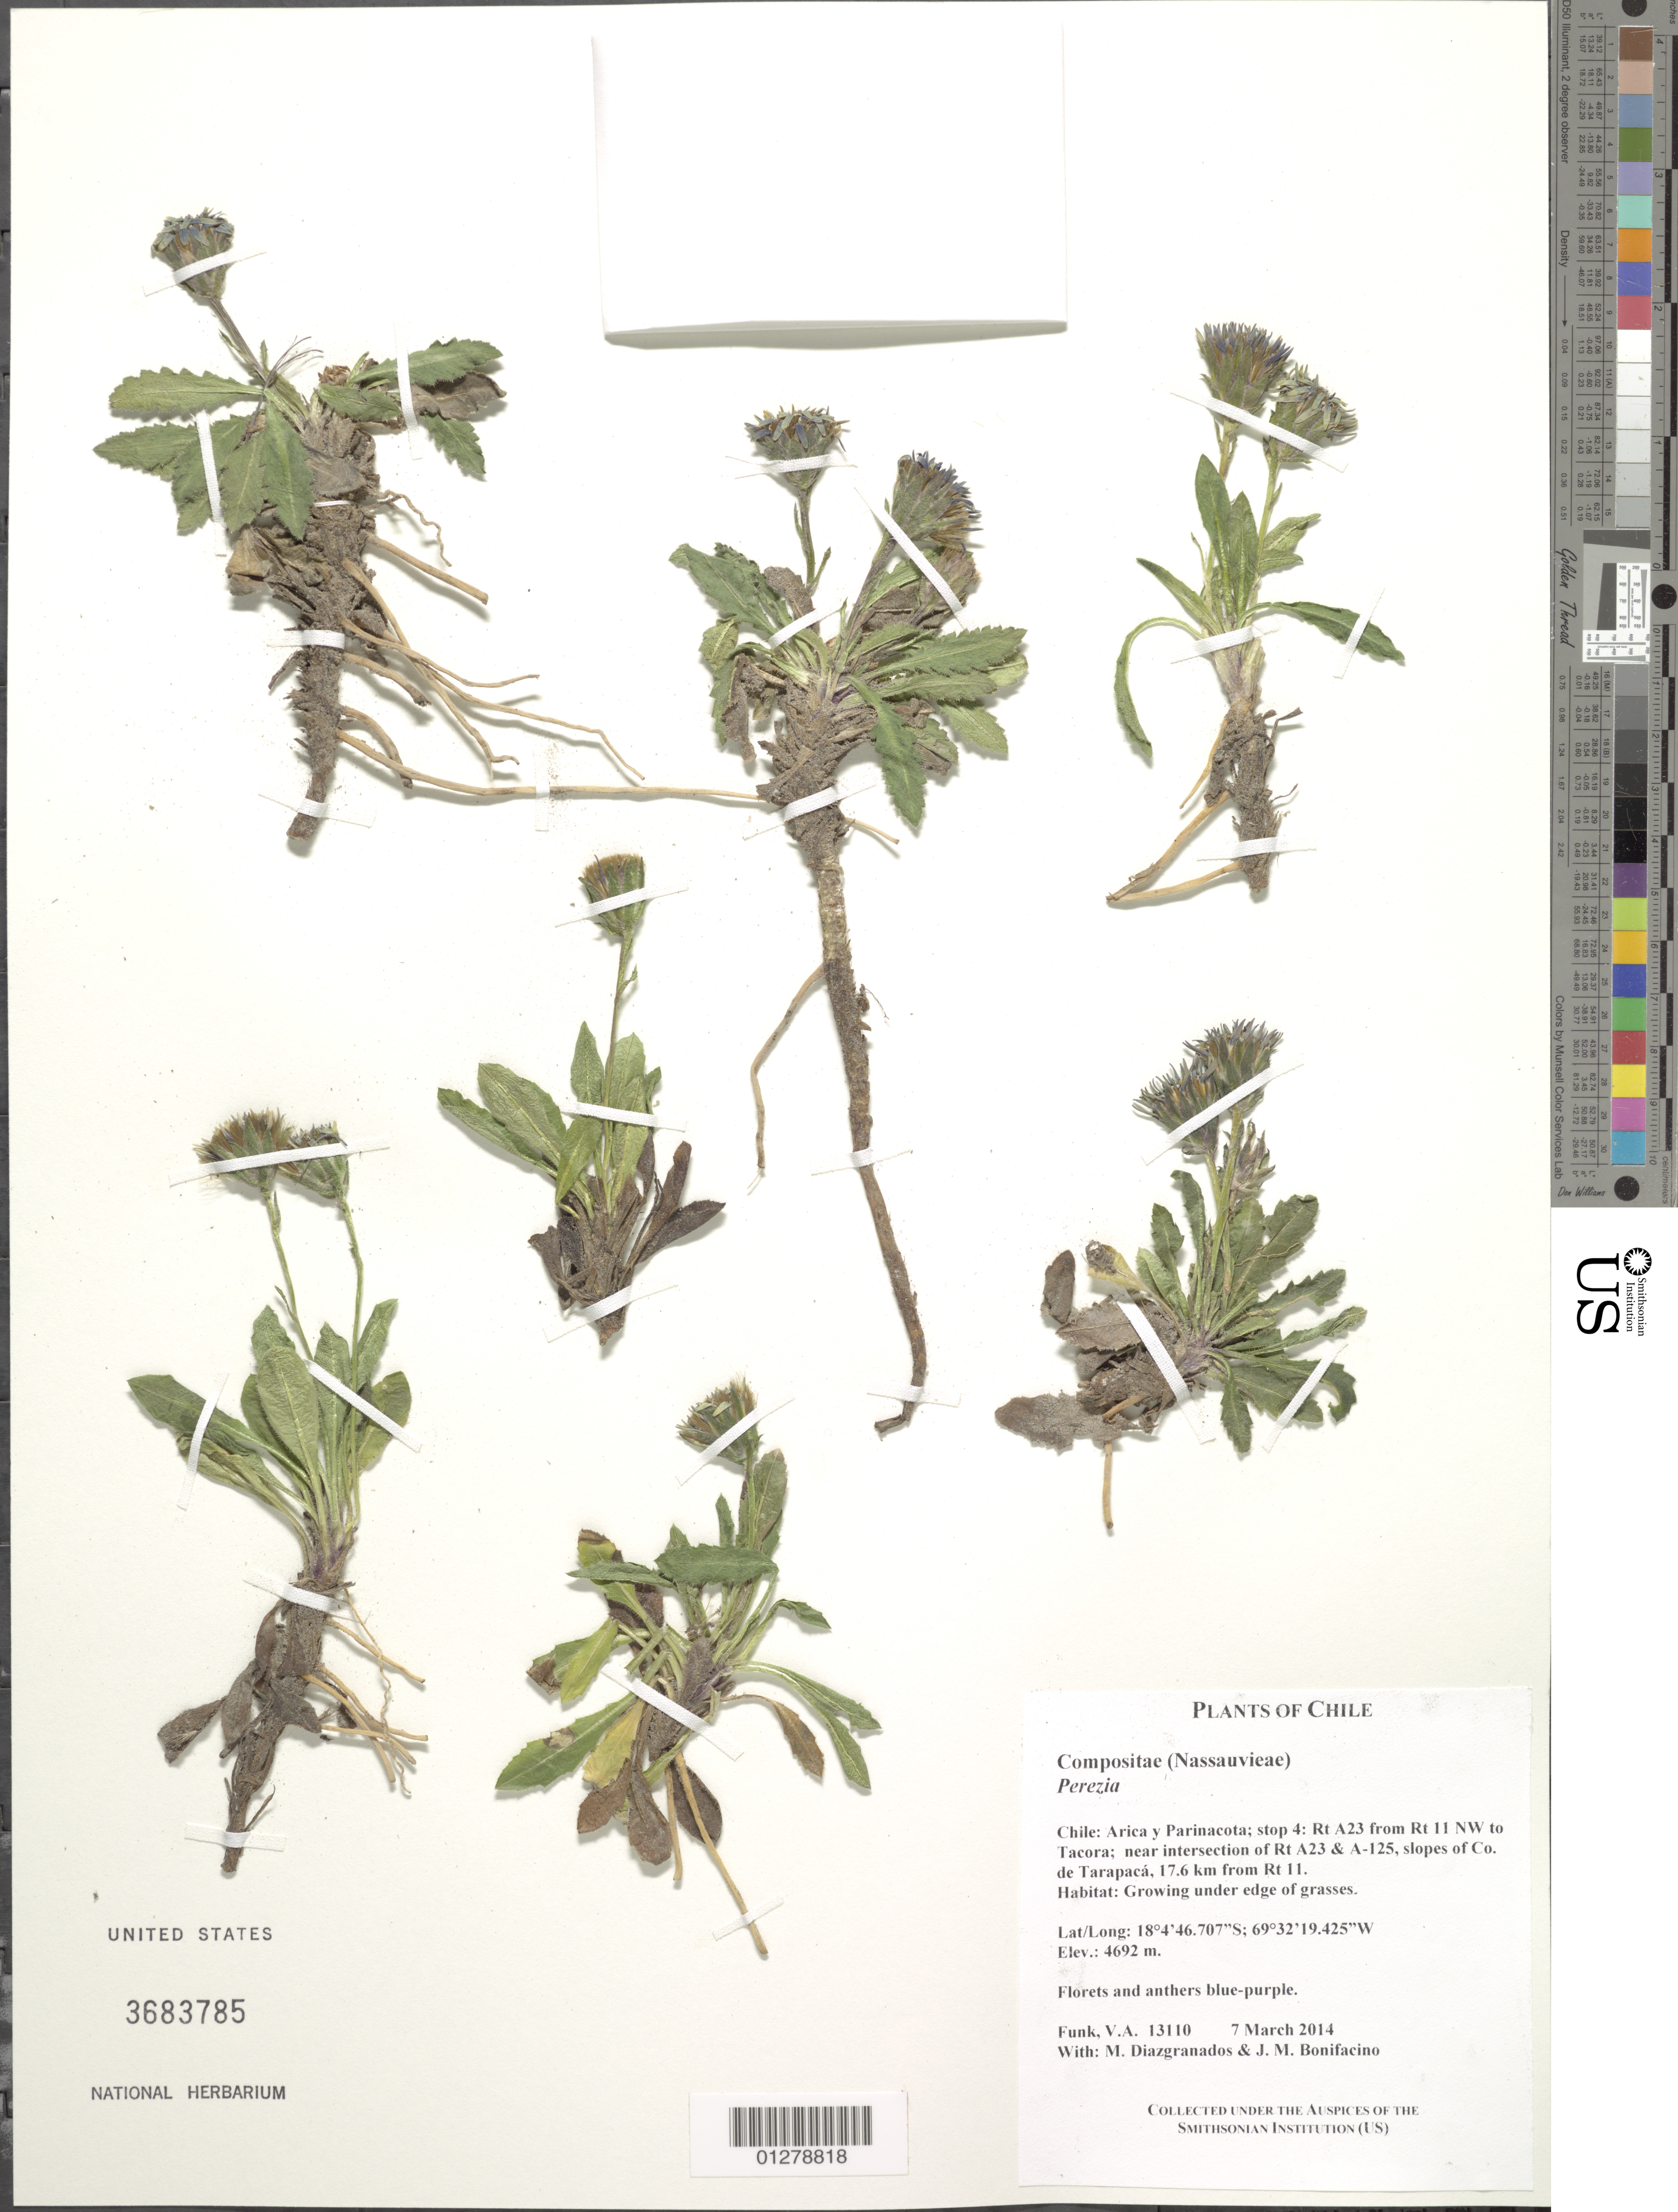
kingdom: Plantae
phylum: Tracheophyta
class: Magnoliopsida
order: Asterales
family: Asteraceae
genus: Perezia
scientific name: Perezia sp.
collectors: V. Funk, M. Diazgranados C. & M. Bonifacino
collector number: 13110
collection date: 2014-03-07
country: Chile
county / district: Arica & Parinacota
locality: Rt. A23 from Rt 11 NW to Tacora; near intersection of Rt A23 & A-125, clopes of Co. de Tarapaca, 17.6 km from Rt 11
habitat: Growing under edge of grasses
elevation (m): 4692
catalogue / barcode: US 3683785